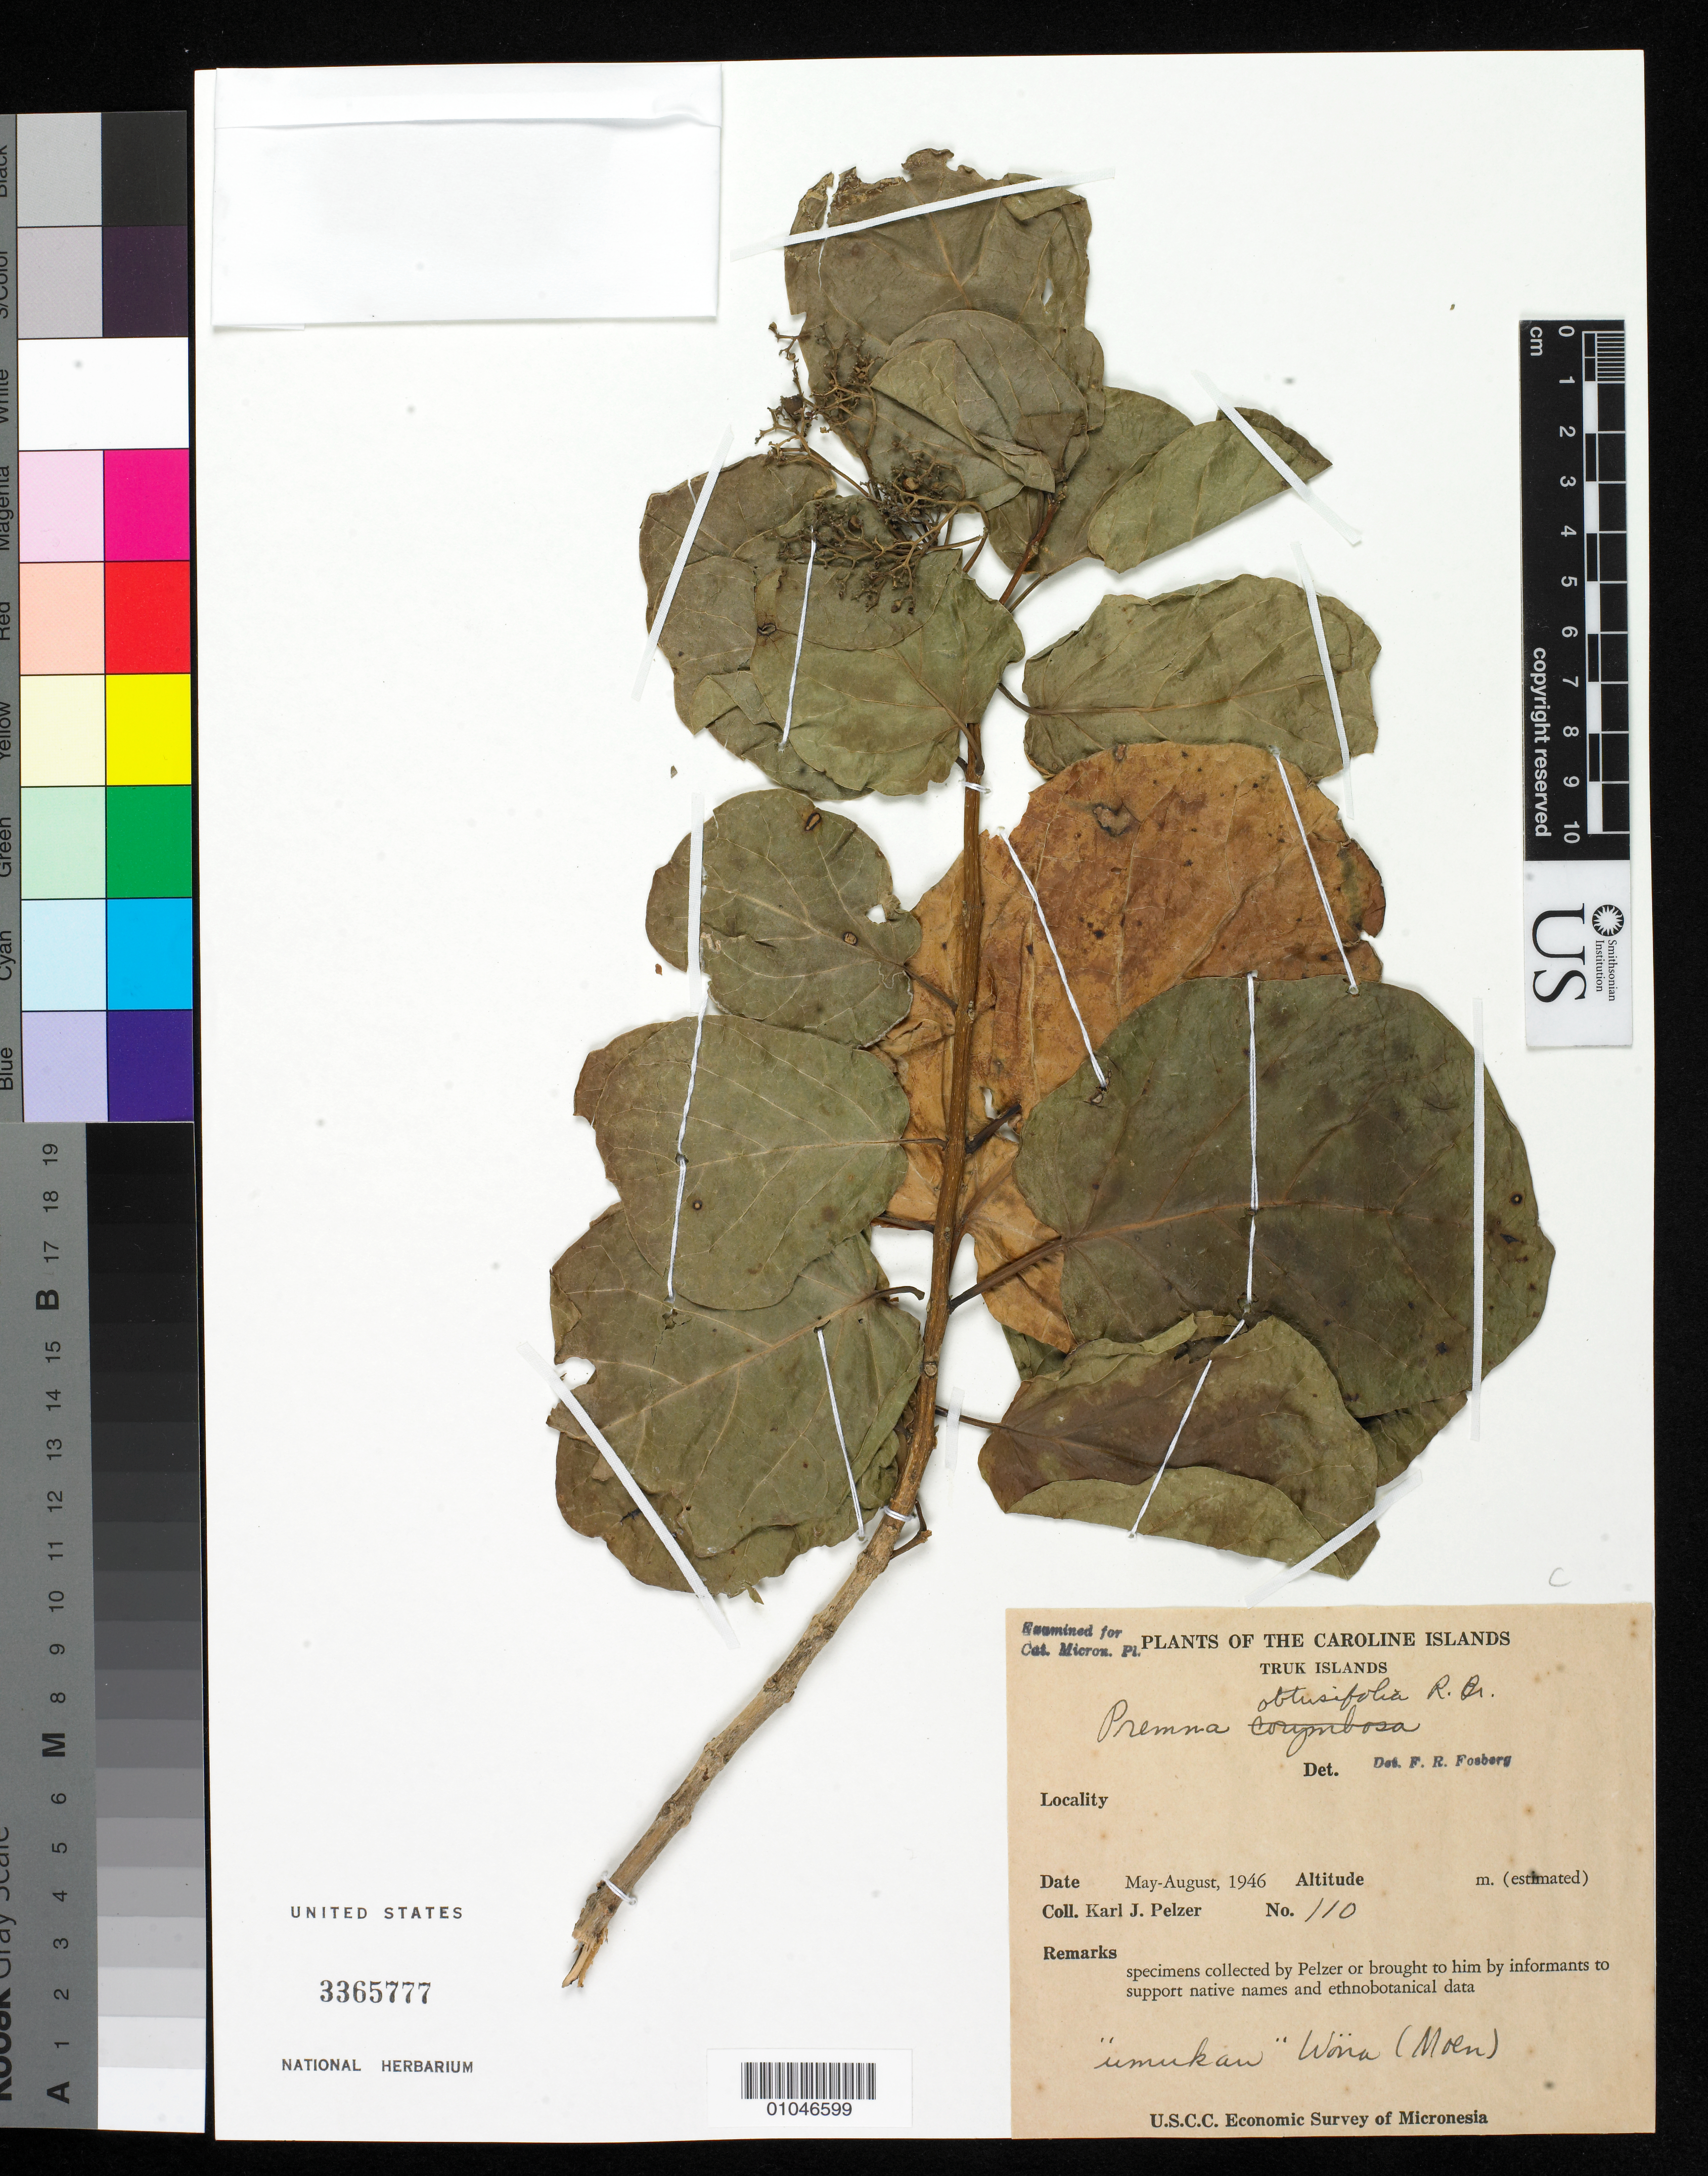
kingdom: Plantae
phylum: Tracheophyta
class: Magnoliopsida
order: Lamiales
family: Lamiaceae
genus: Premna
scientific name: Premna obtusifolia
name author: R. Br.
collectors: K. J. Pelzer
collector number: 110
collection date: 1946-05/1946-08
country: Micronesia, Federated States of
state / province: Truk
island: Truk (Chuuk) Is.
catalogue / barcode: US 3365777